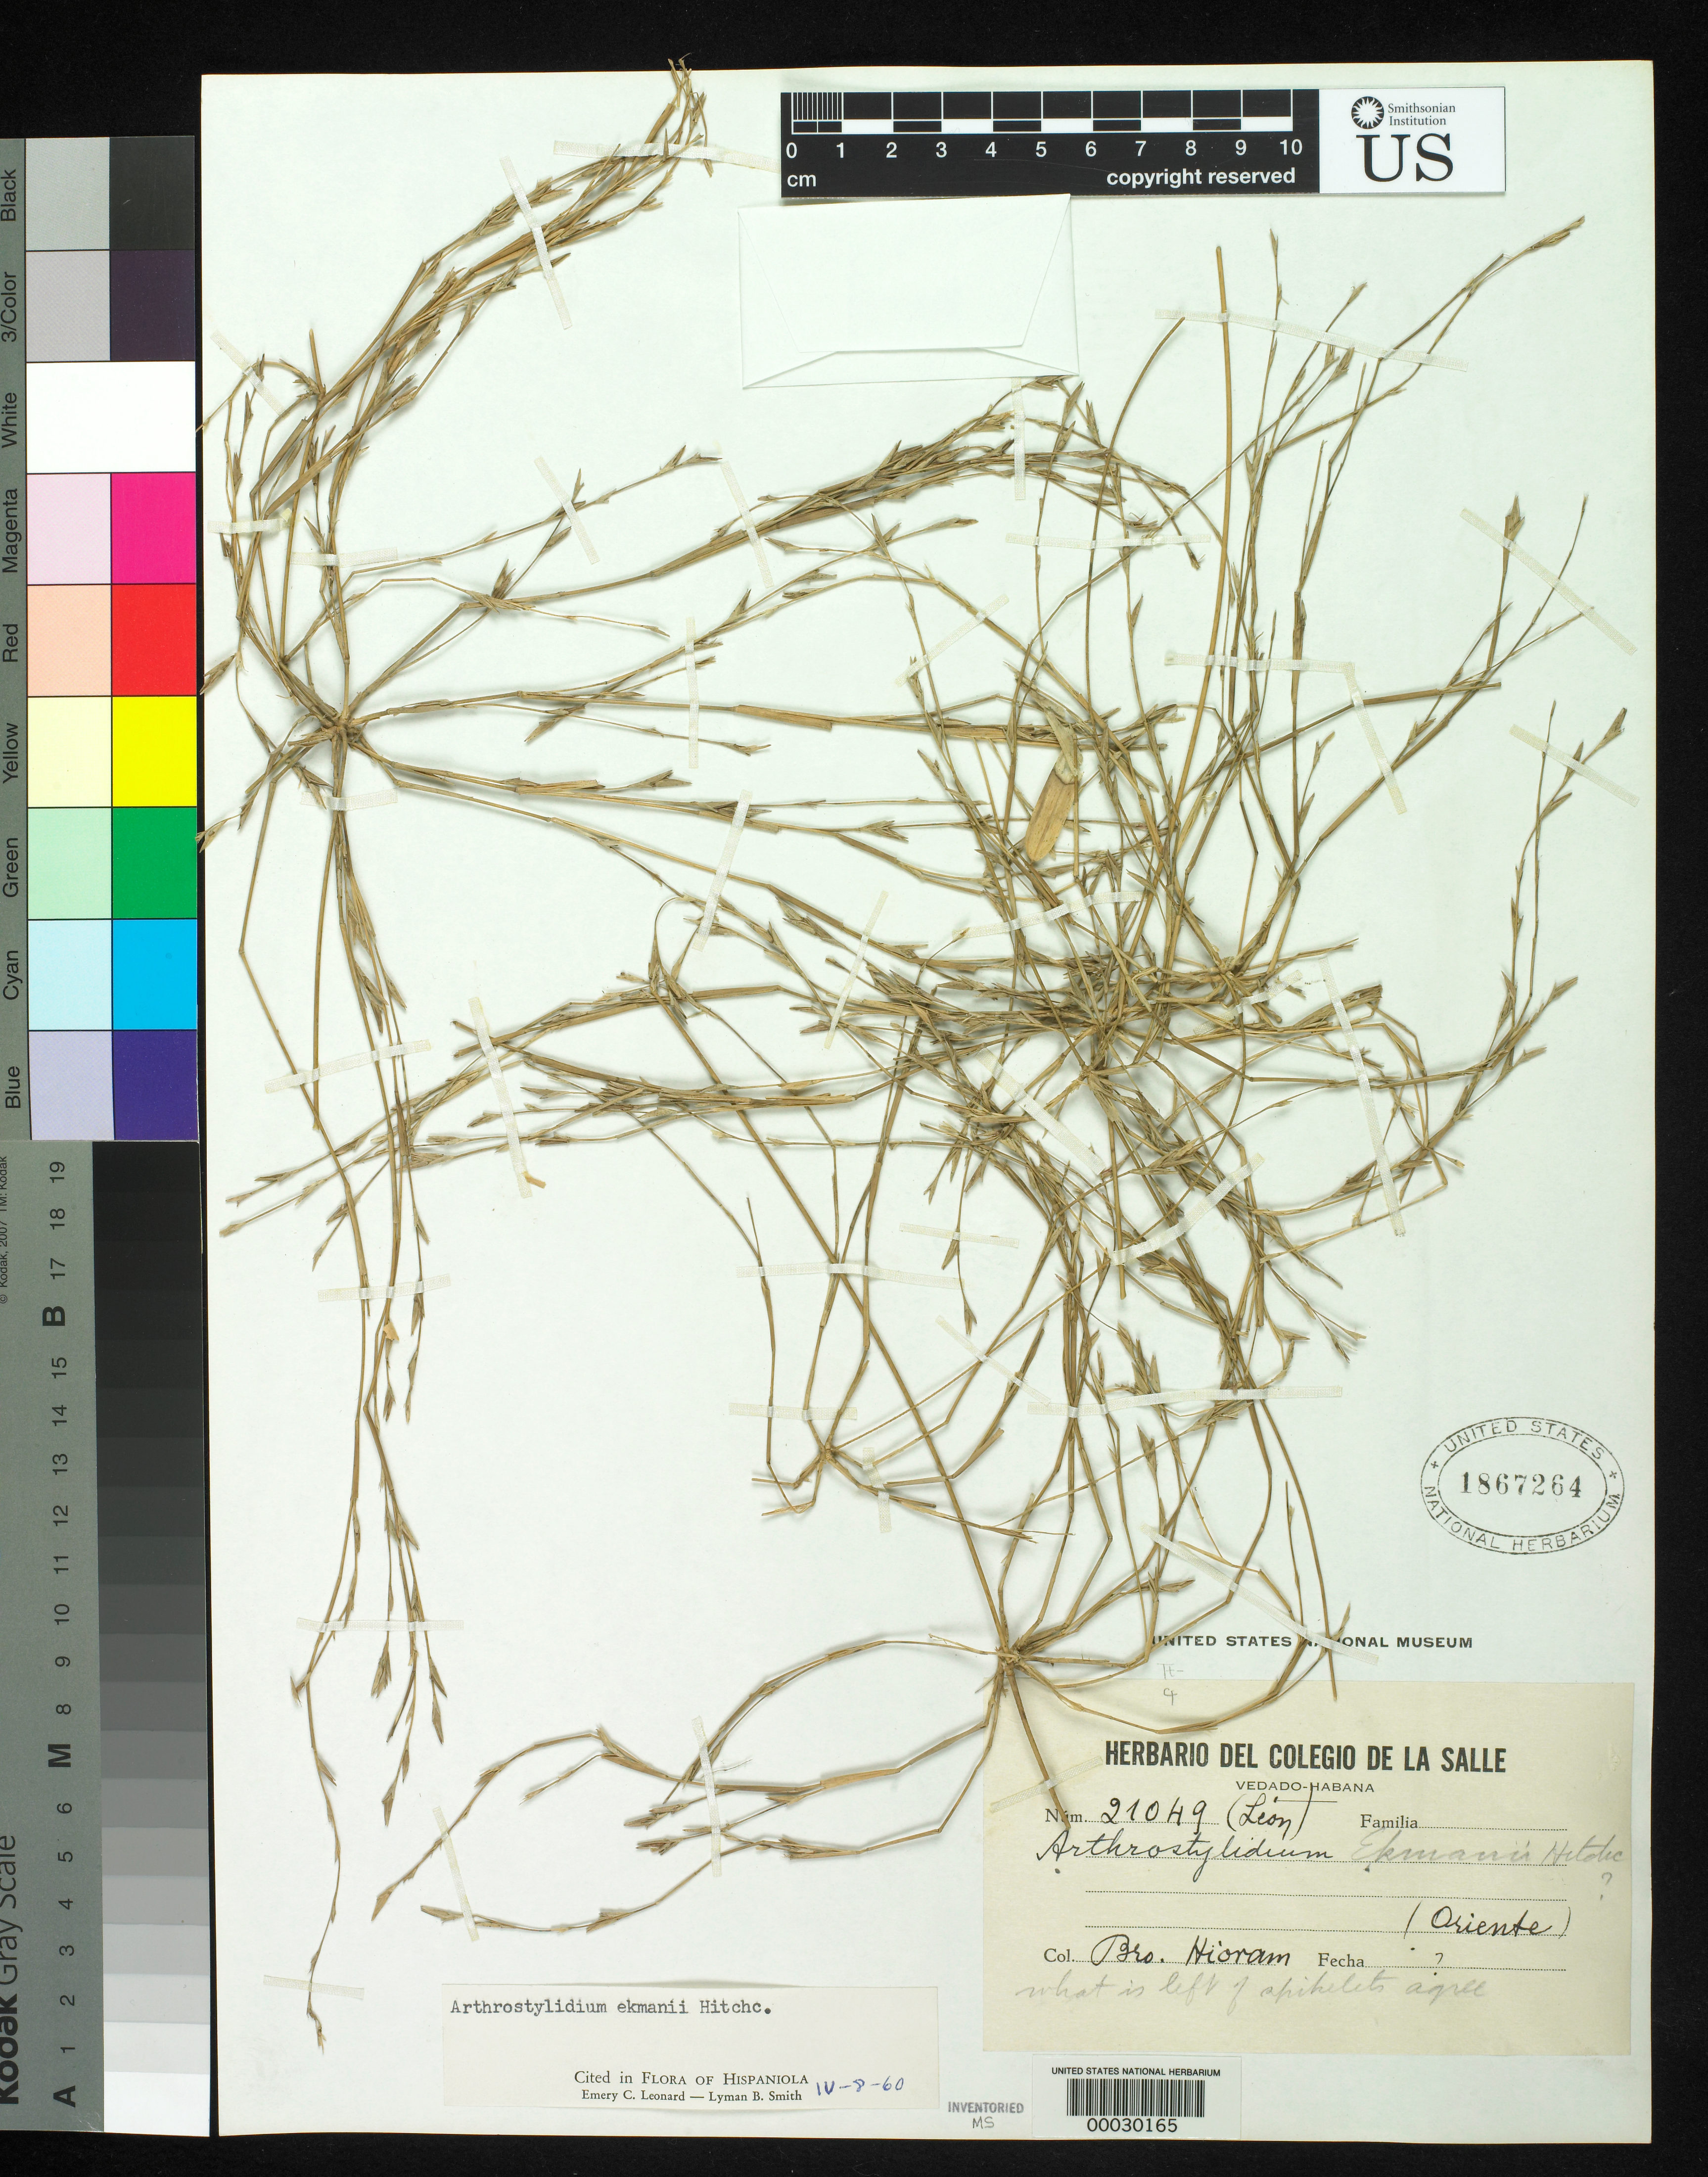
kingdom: Plantae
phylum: Tracheophyta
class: Liliopsida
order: Poales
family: Poaceae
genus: Arthrostylidium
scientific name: Arthrostylidium ekmanii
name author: Hitchc.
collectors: Bro. Hioram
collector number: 21049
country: Cuba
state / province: Oriente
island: Greater Antilles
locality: Vedado, habana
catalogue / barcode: US 1867264